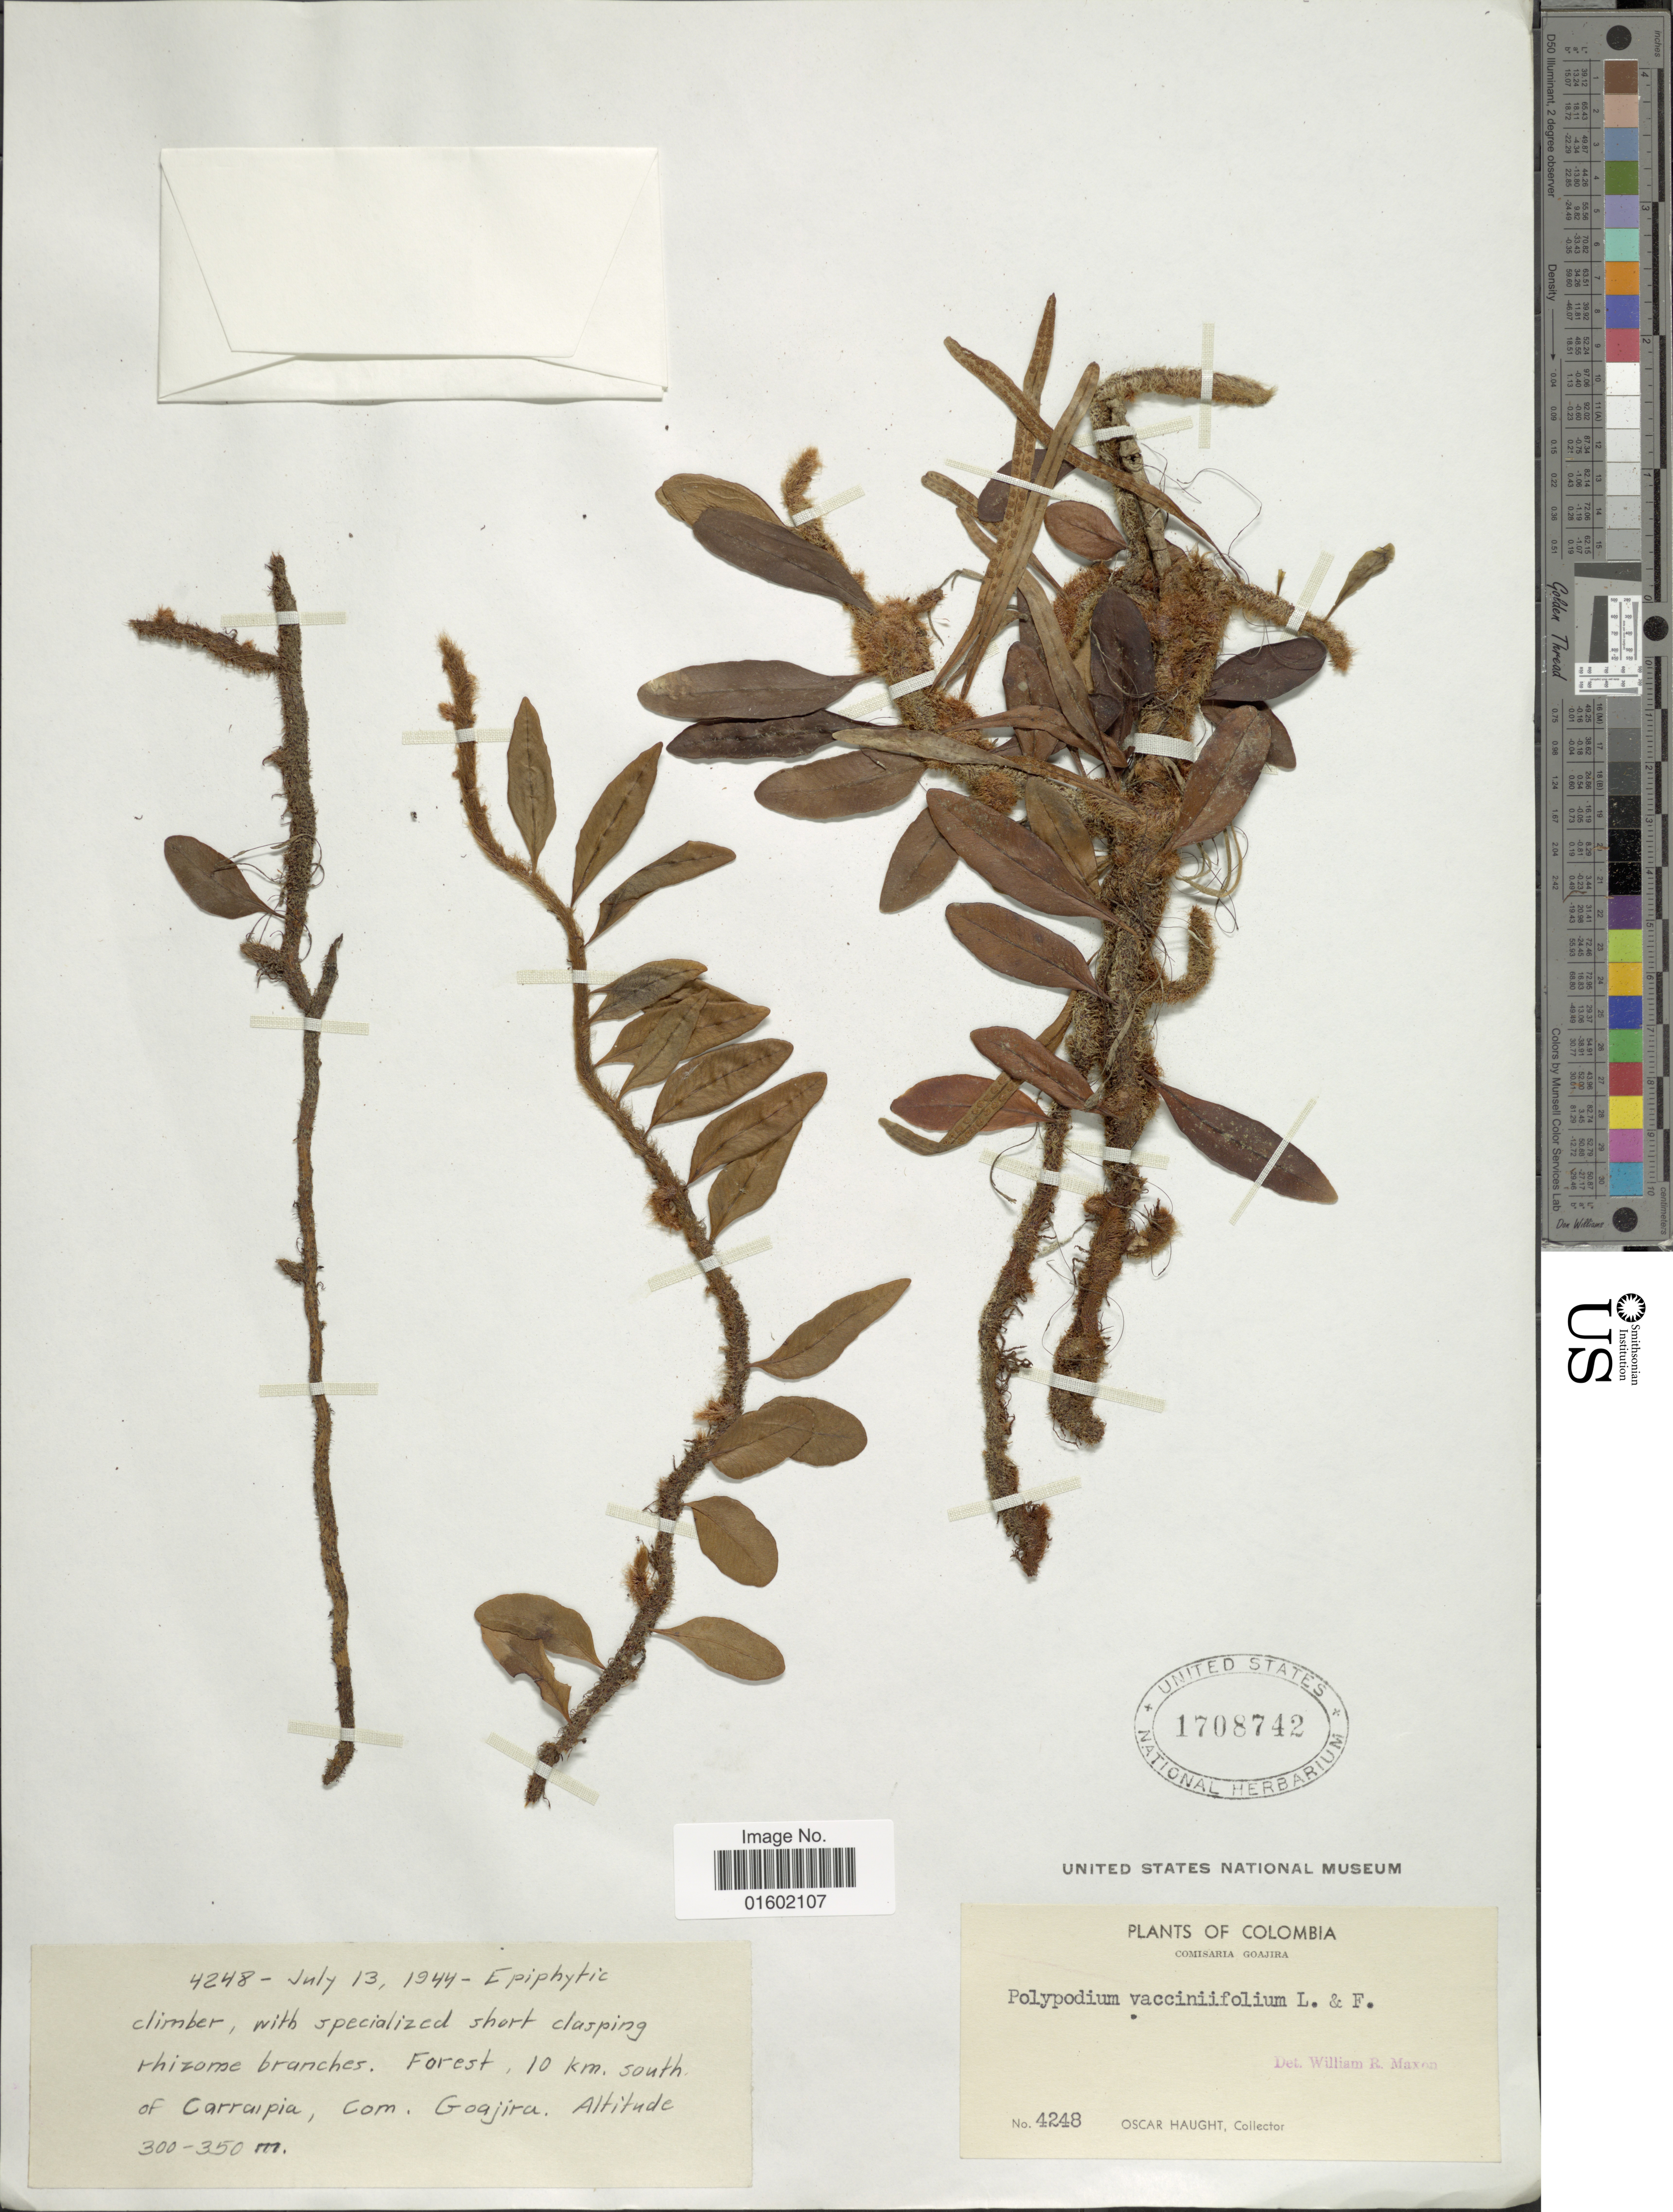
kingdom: Plantae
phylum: Tracheophyta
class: Polypodiopsida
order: Polypodiales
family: Polypodiaceae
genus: Microgramma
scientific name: Microgramma vaccinifolia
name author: (Langsd. & Fisch.) Copel.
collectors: O. L. Haught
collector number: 4248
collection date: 1944-07-13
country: Venezuela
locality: Comisaria Goadjira, Forest , 10 km south of Carraipia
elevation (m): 300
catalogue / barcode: US 1708742